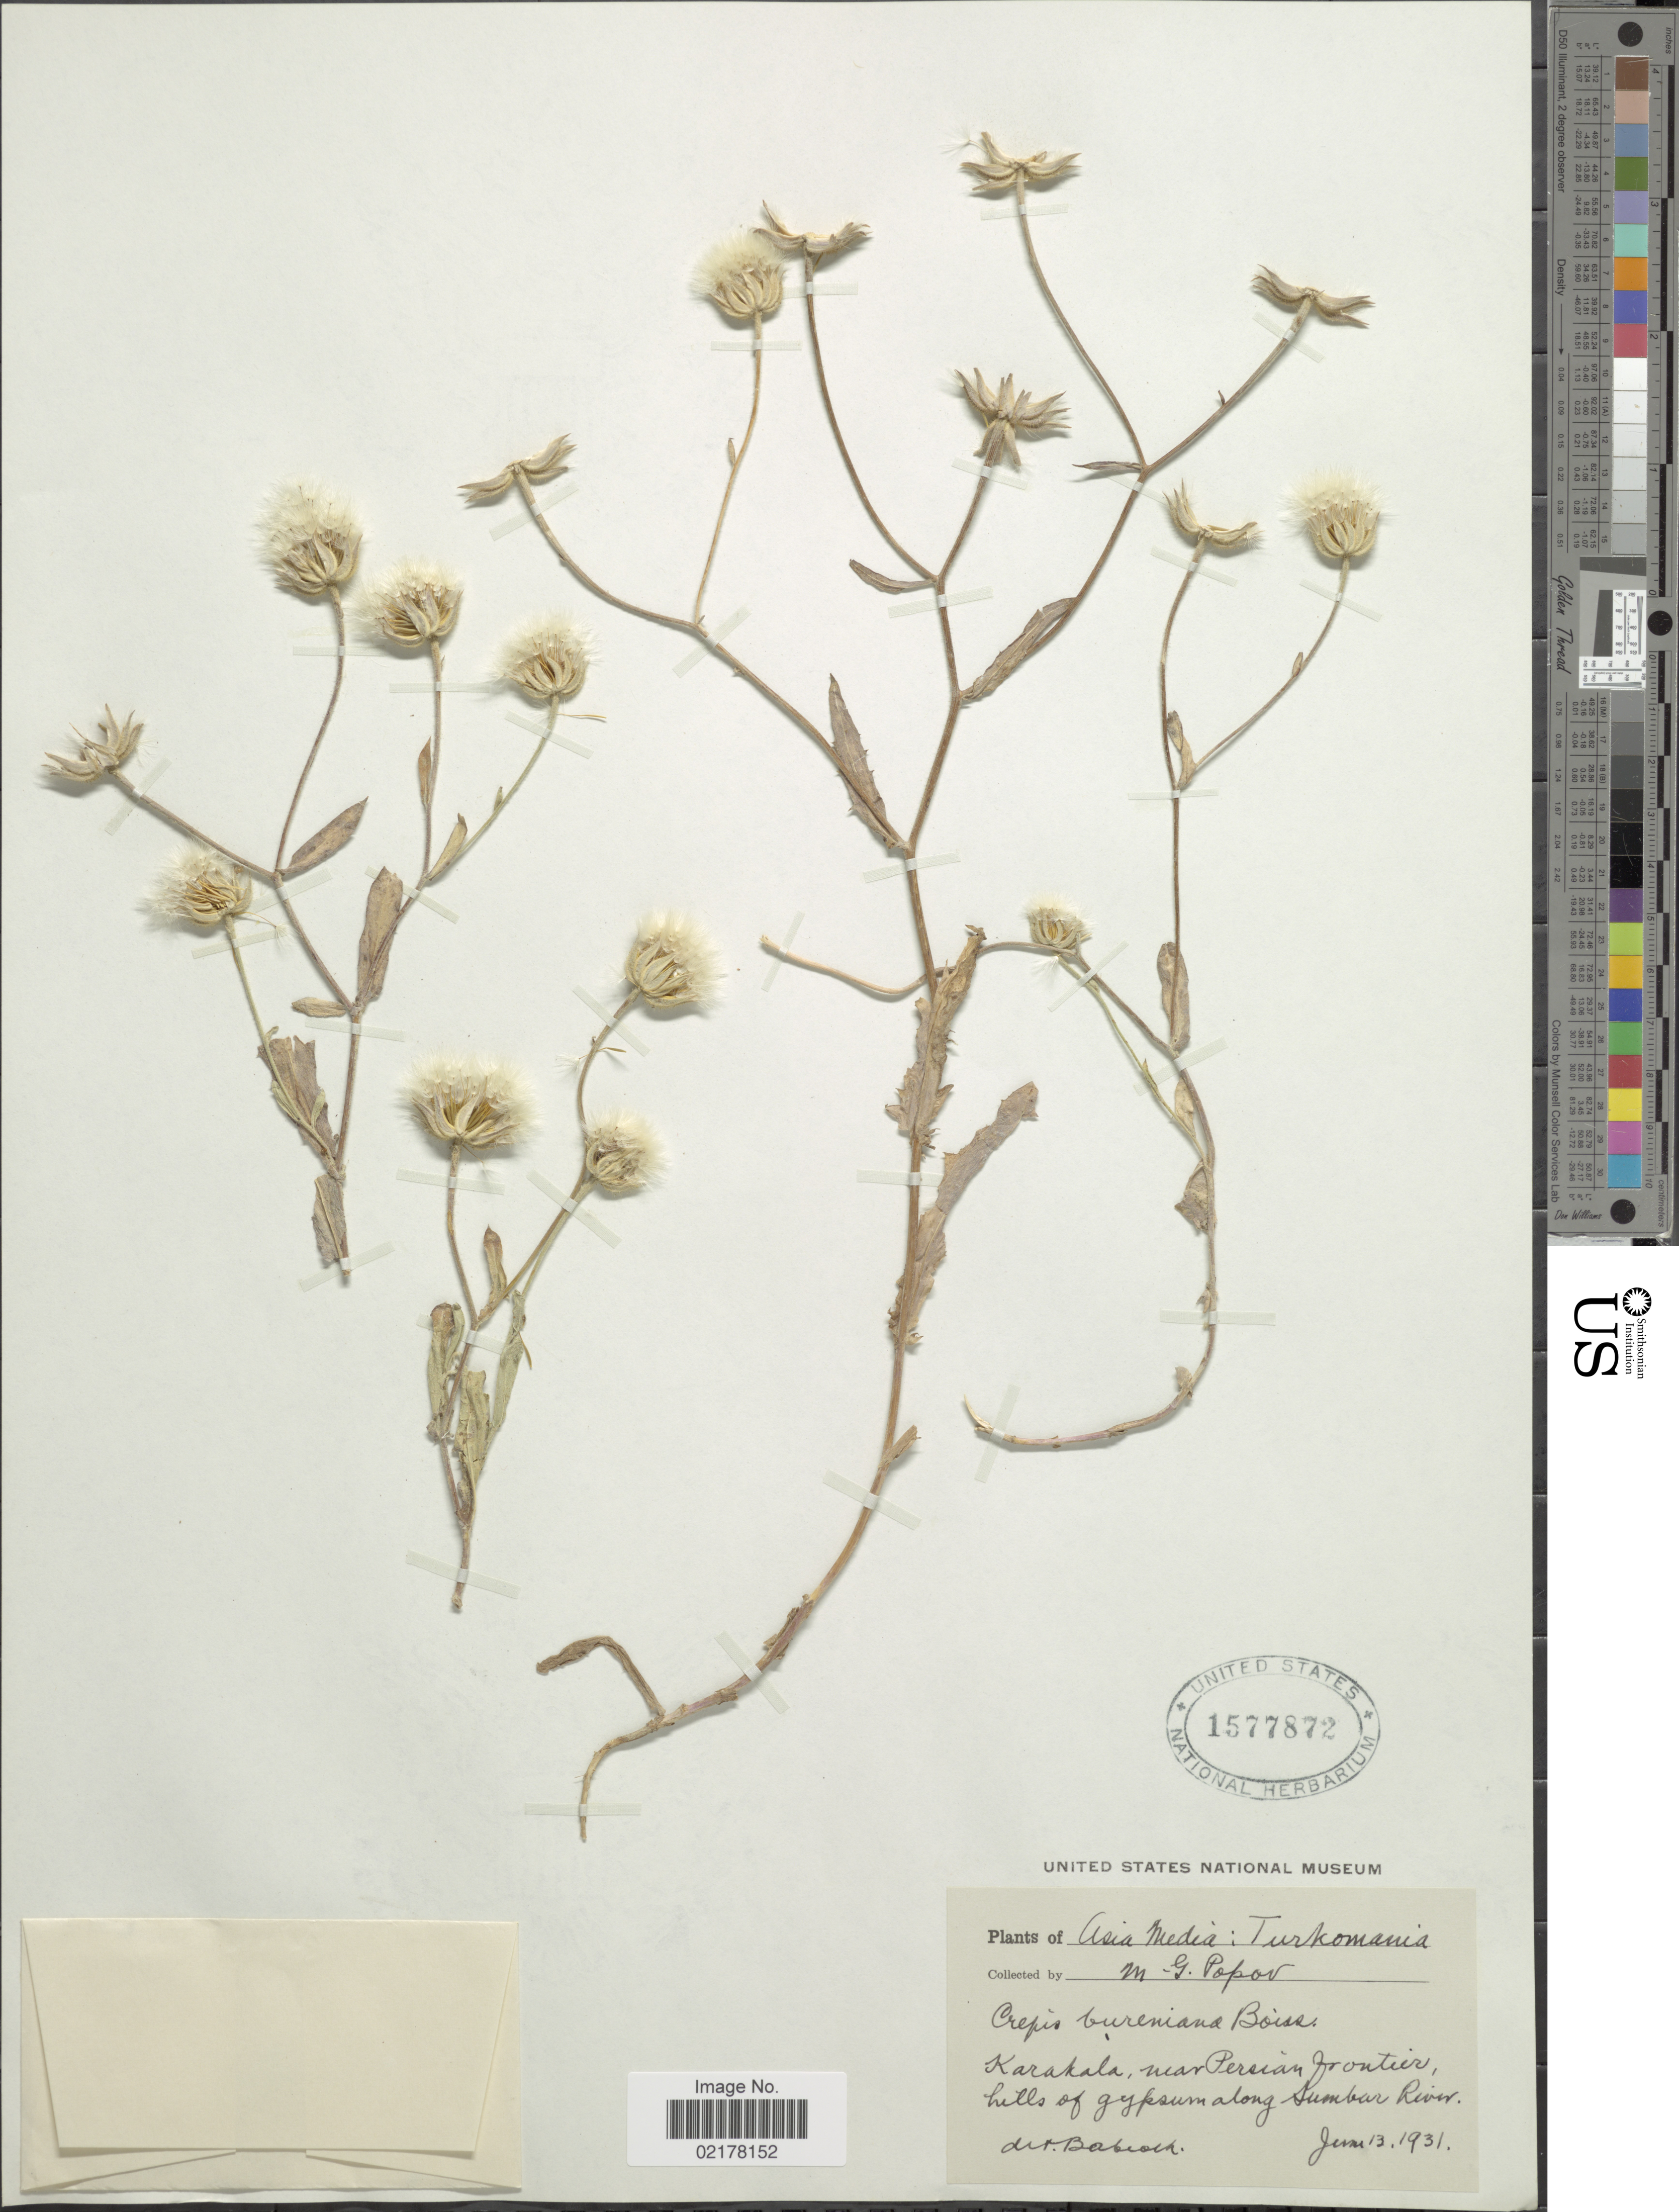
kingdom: Plantae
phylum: Tracheophyta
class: Magnoliopsida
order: Asterales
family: Asteraceae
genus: Crepis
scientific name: Crepis kotschyana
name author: (Boiss.) Boiss.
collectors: M. Popov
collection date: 1931-06-13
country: Turkey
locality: Asia Media: Turkomania. Karakala, near Persian frontier, hills of gypsum along Sumbar River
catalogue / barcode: US 1577872